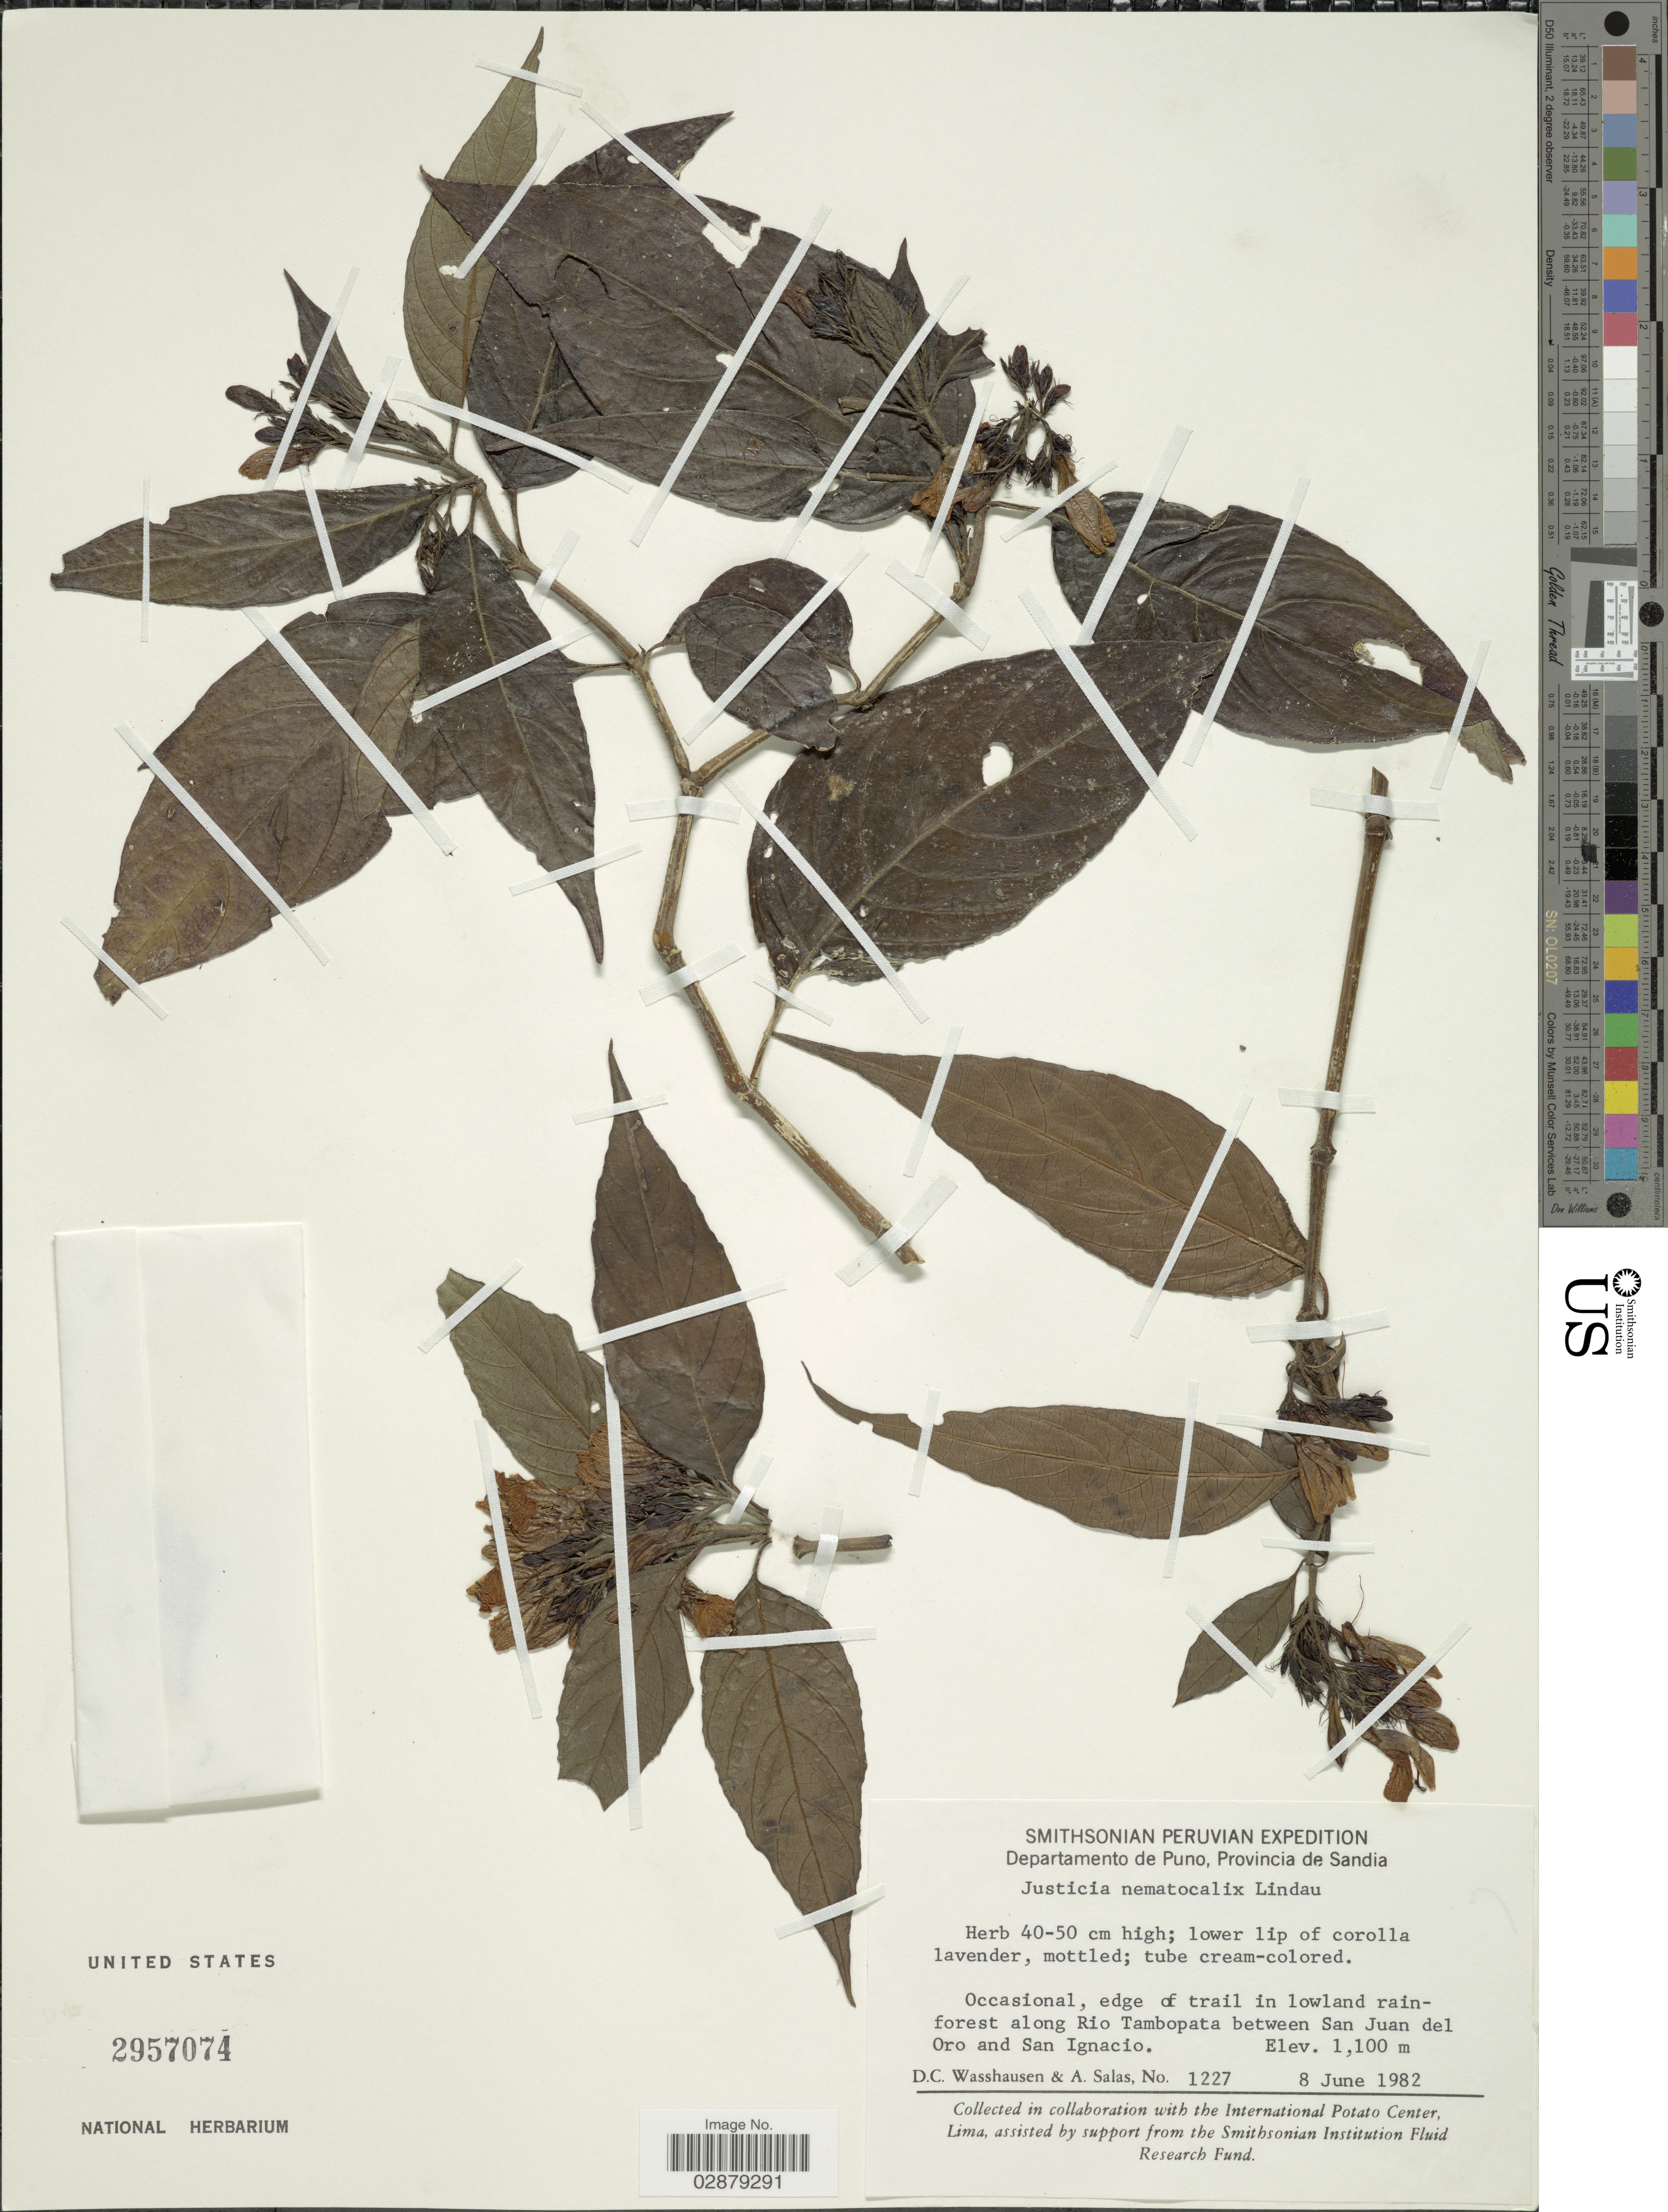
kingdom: Plantae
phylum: Tracheophyta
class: Magnoliopsida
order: Lamiales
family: Acanthaceae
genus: Justicia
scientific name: Justicia kuntzei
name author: Lindau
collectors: D. C. Wasshausen & A. Salas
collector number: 1227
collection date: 1982-06-08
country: Peru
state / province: Puno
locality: Departamento de Puno, Provincia de Sandia. Along Rio Tambopata between San Juan del Oro and San Ignacio.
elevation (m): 1100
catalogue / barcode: US 2957074